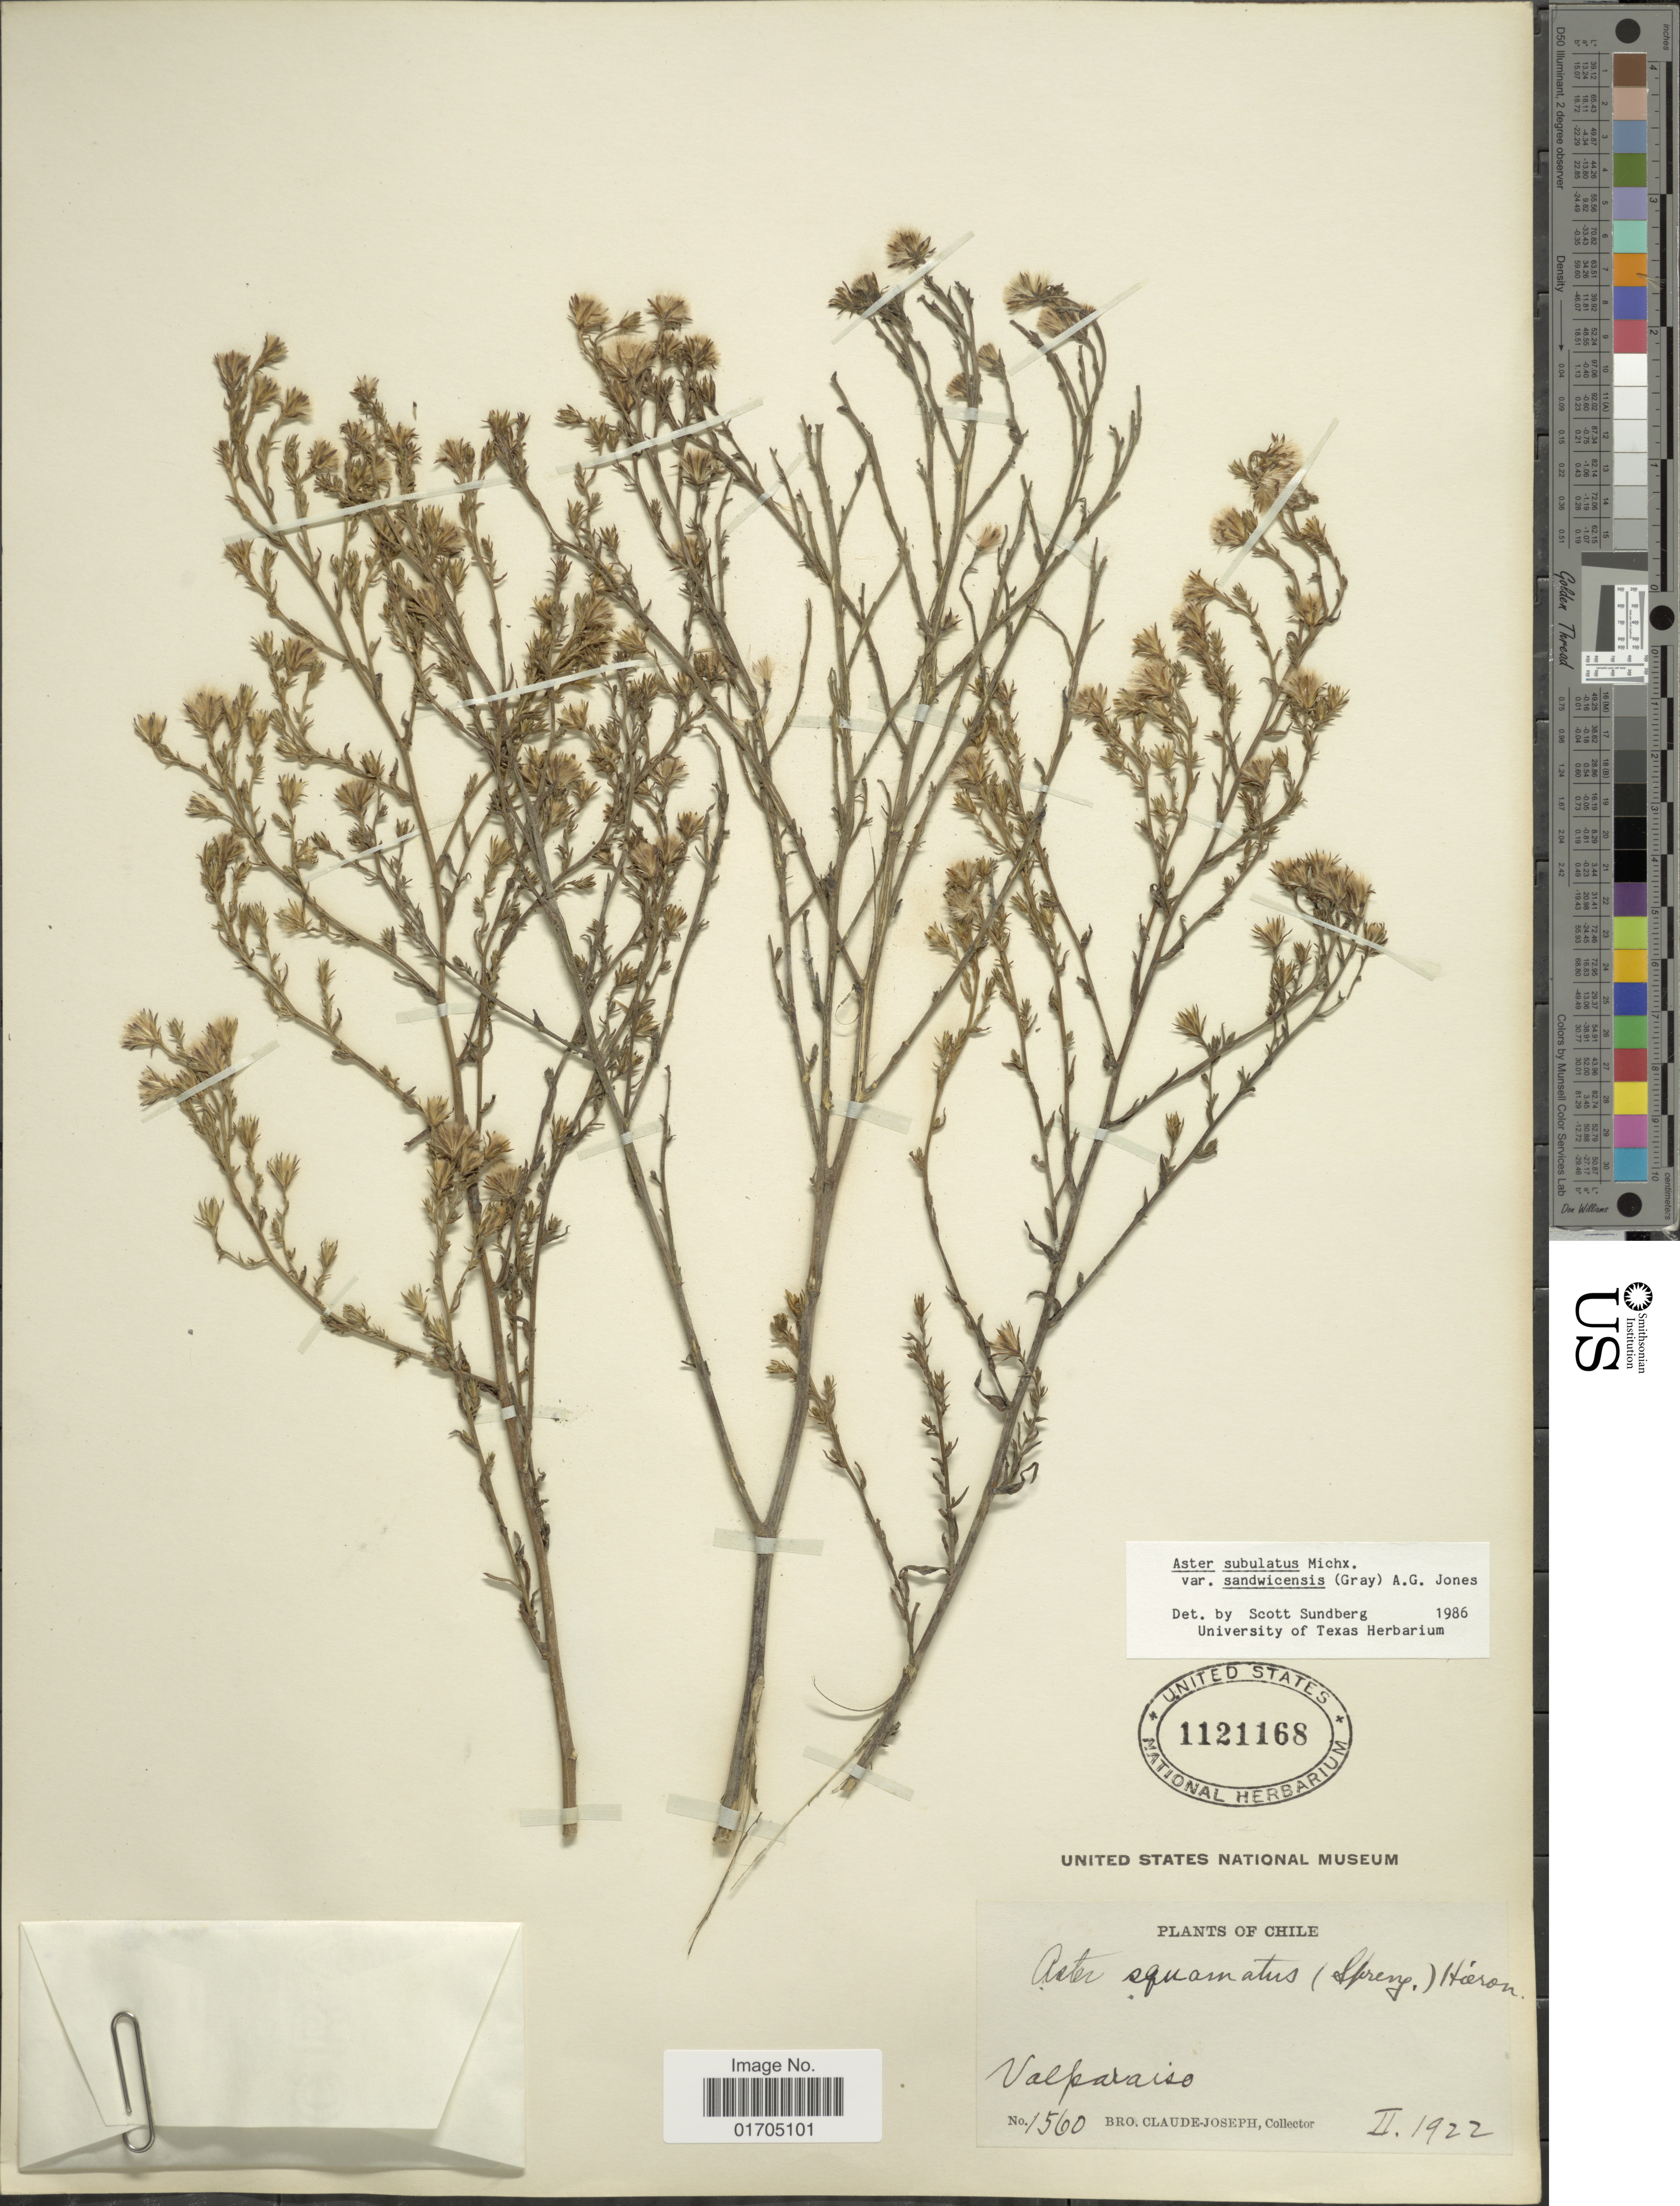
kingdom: Plantae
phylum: Tracheophyta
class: Magnoliopsida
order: Asterales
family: Asteraceae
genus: Symphyotrichum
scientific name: Symphyotrichum subulatum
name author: (Michx.) G.L. Nesom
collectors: Bro. Claude-Joseph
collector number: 1560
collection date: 1922-02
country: Chile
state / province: Valparaíso (V)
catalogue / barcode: US 1121168